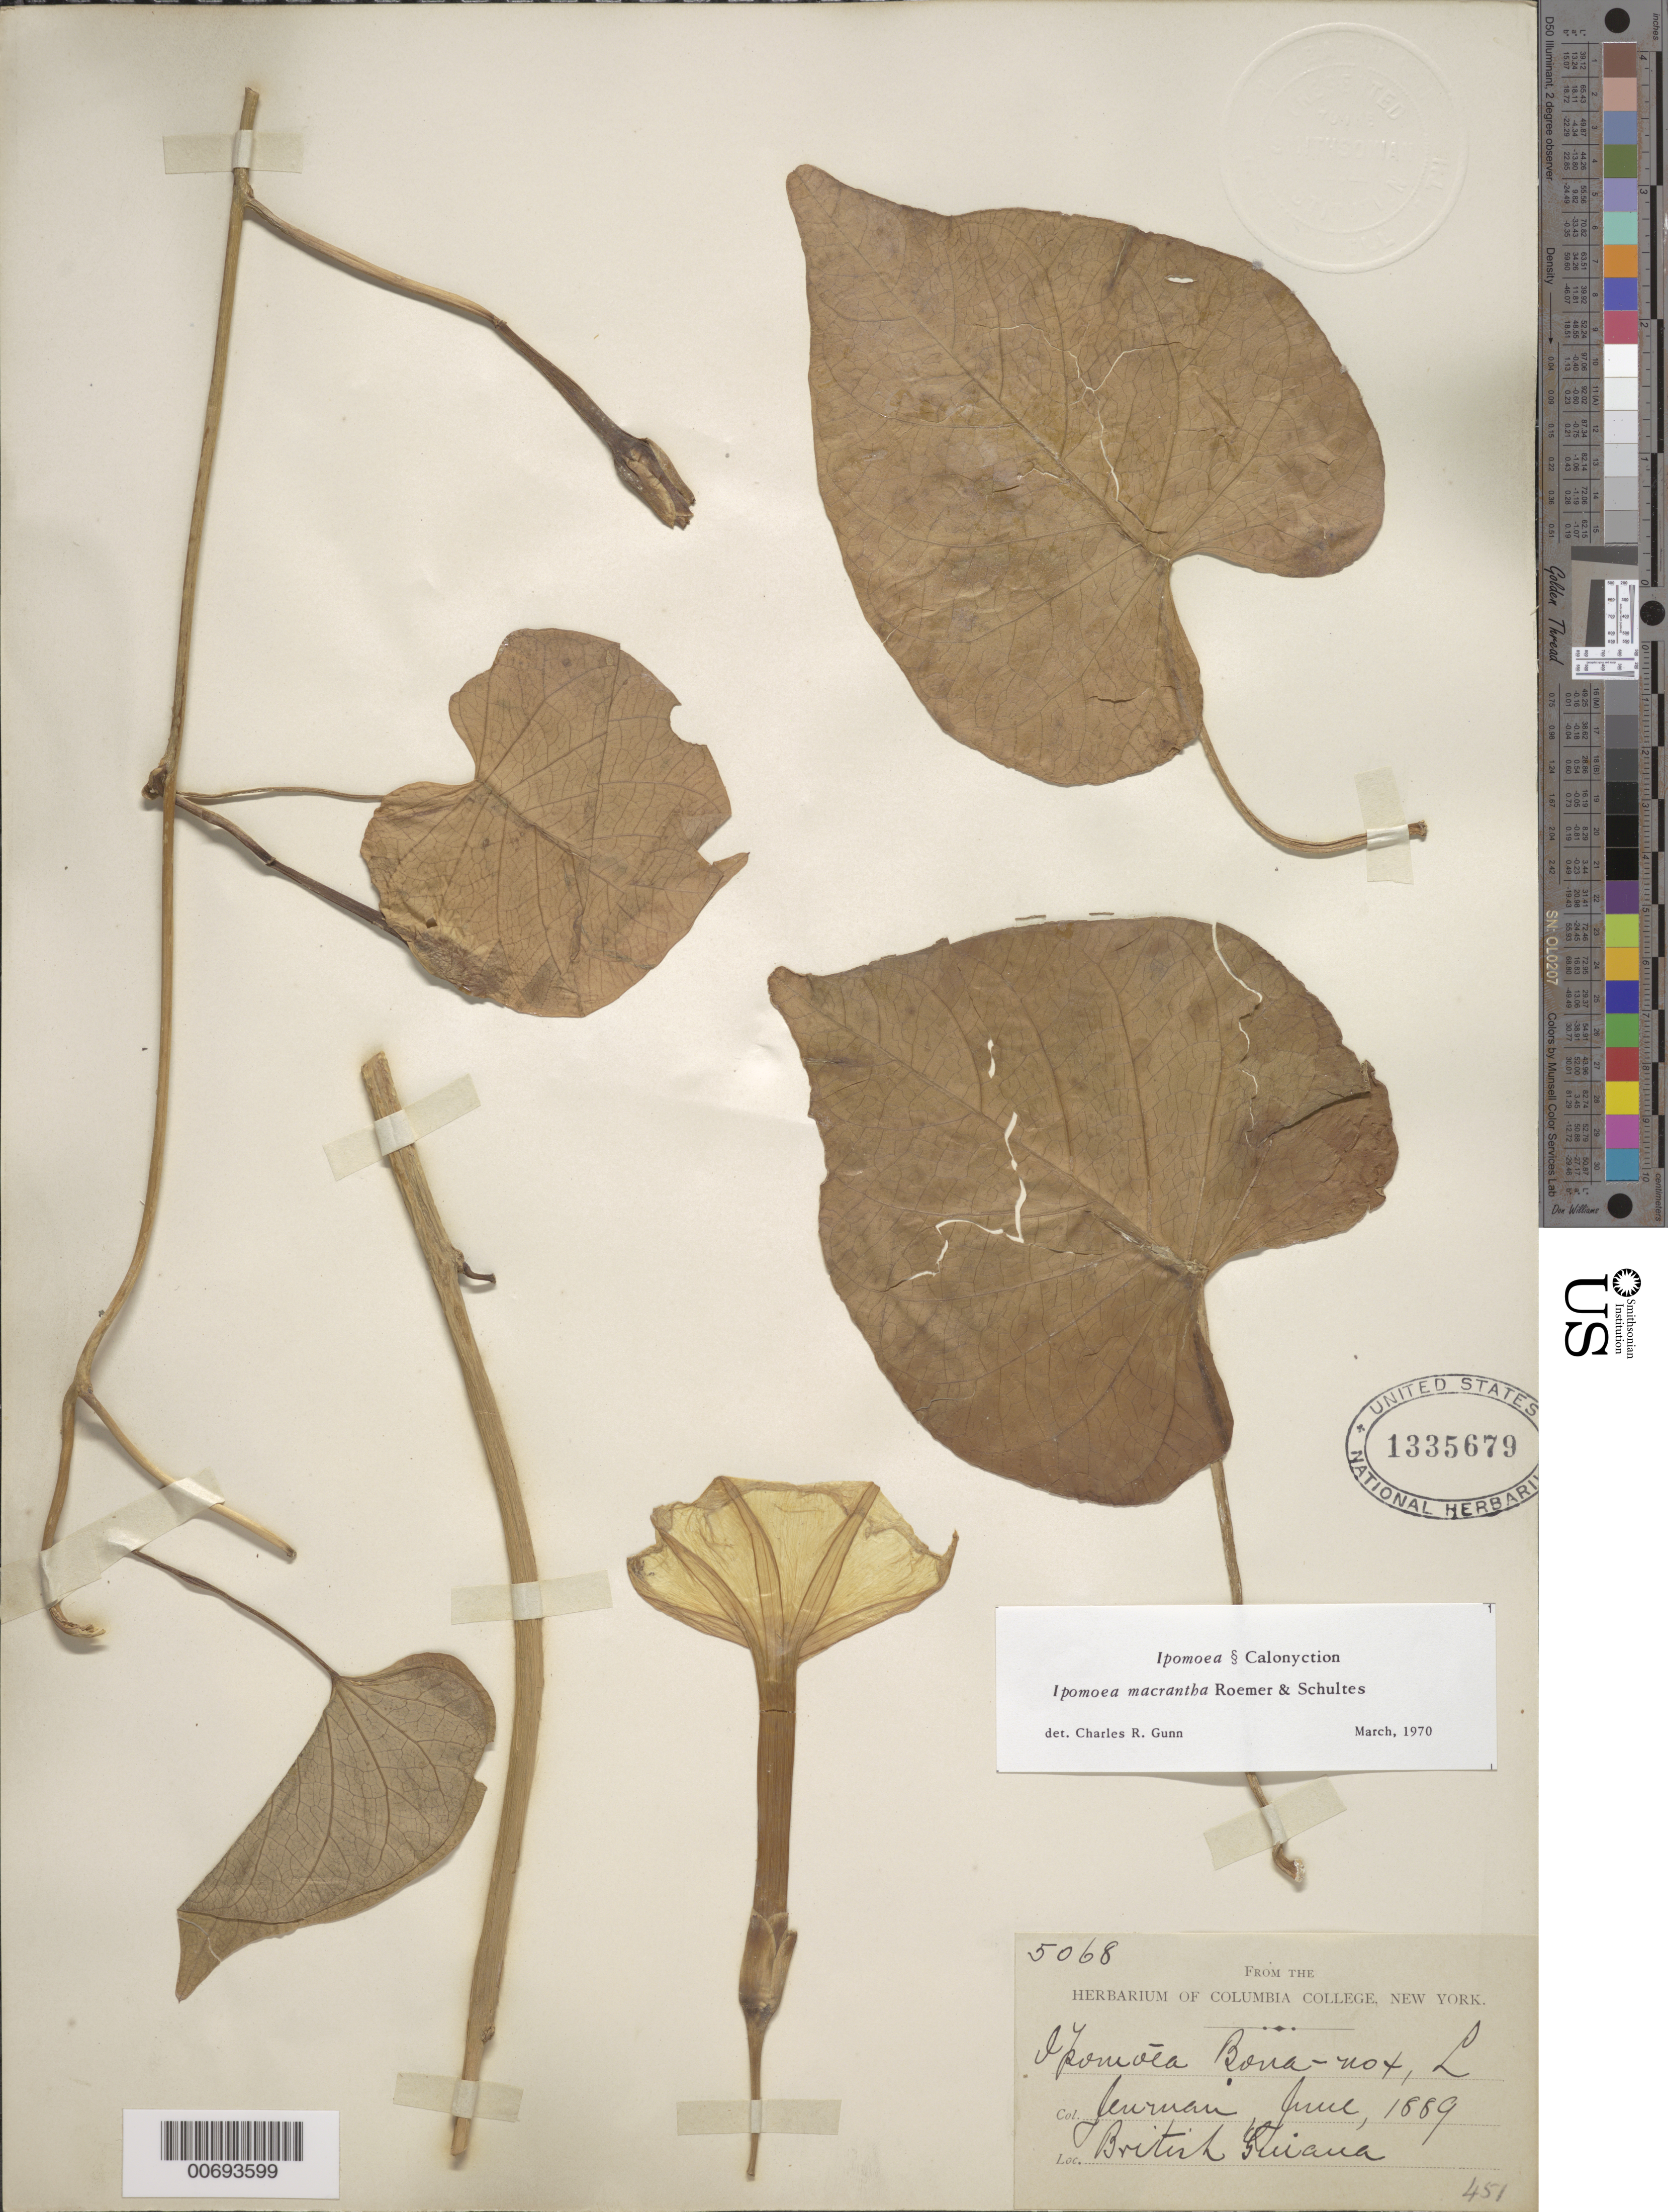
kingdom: Plantae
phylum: Tracheophyta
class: Magnoliopsida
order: Solanales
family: Convolvulaceae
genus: Ipomoea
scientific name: Ipomoea macrantha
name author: Roem. & Schult.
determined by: Gunn, C. R.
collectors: G. S. Jenman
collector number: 5068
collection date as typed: June 1889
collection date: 1889-06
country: Guyana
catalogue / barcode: US 1335679